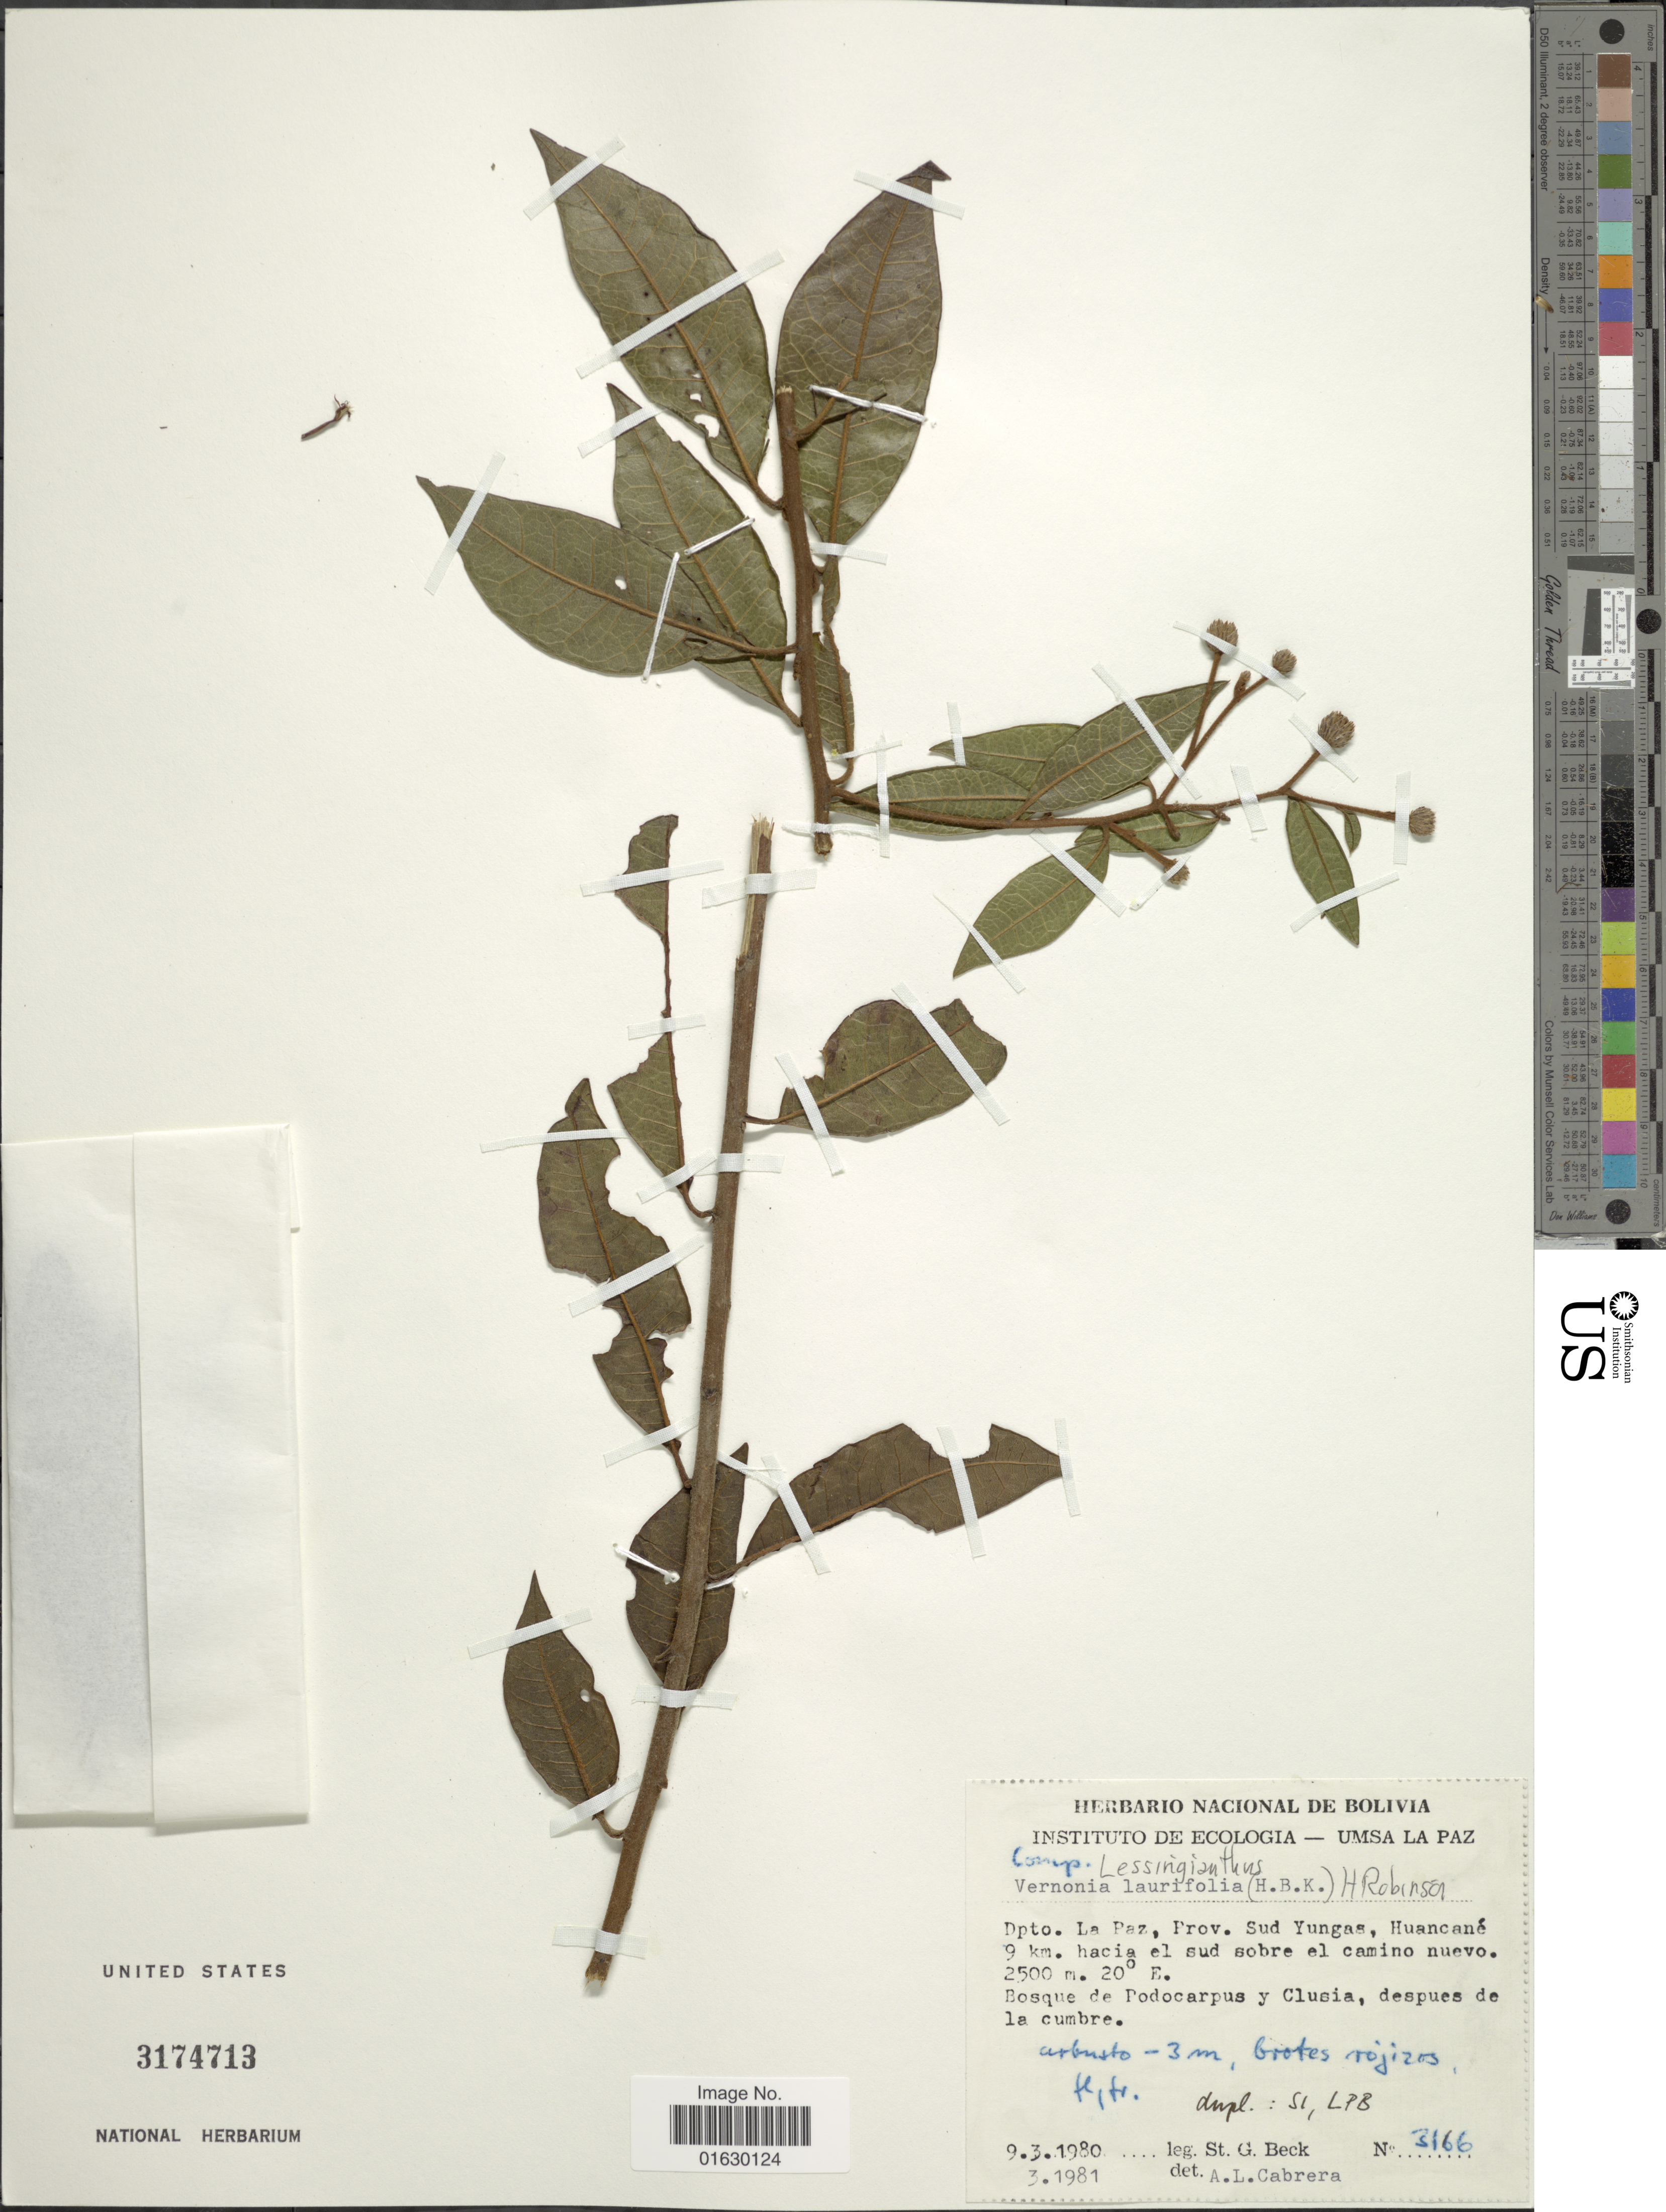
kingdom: Plantae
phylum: Tracheophyta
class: Magnoliopsida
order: Asterales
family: Asteraceae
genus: Lessingianthus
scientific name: Lessingianthus laurifolius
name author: (DC.) H. Rob.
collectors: S. G. Beck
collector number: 3166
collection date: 1980-03-09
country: Bolivia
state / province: La Paz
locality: Dpto. La Paz, Prov. Sud Yungas, Huancane 9 km , hacia el sud sobre el camino nuevo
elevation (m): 2500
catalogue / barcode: US 3174713